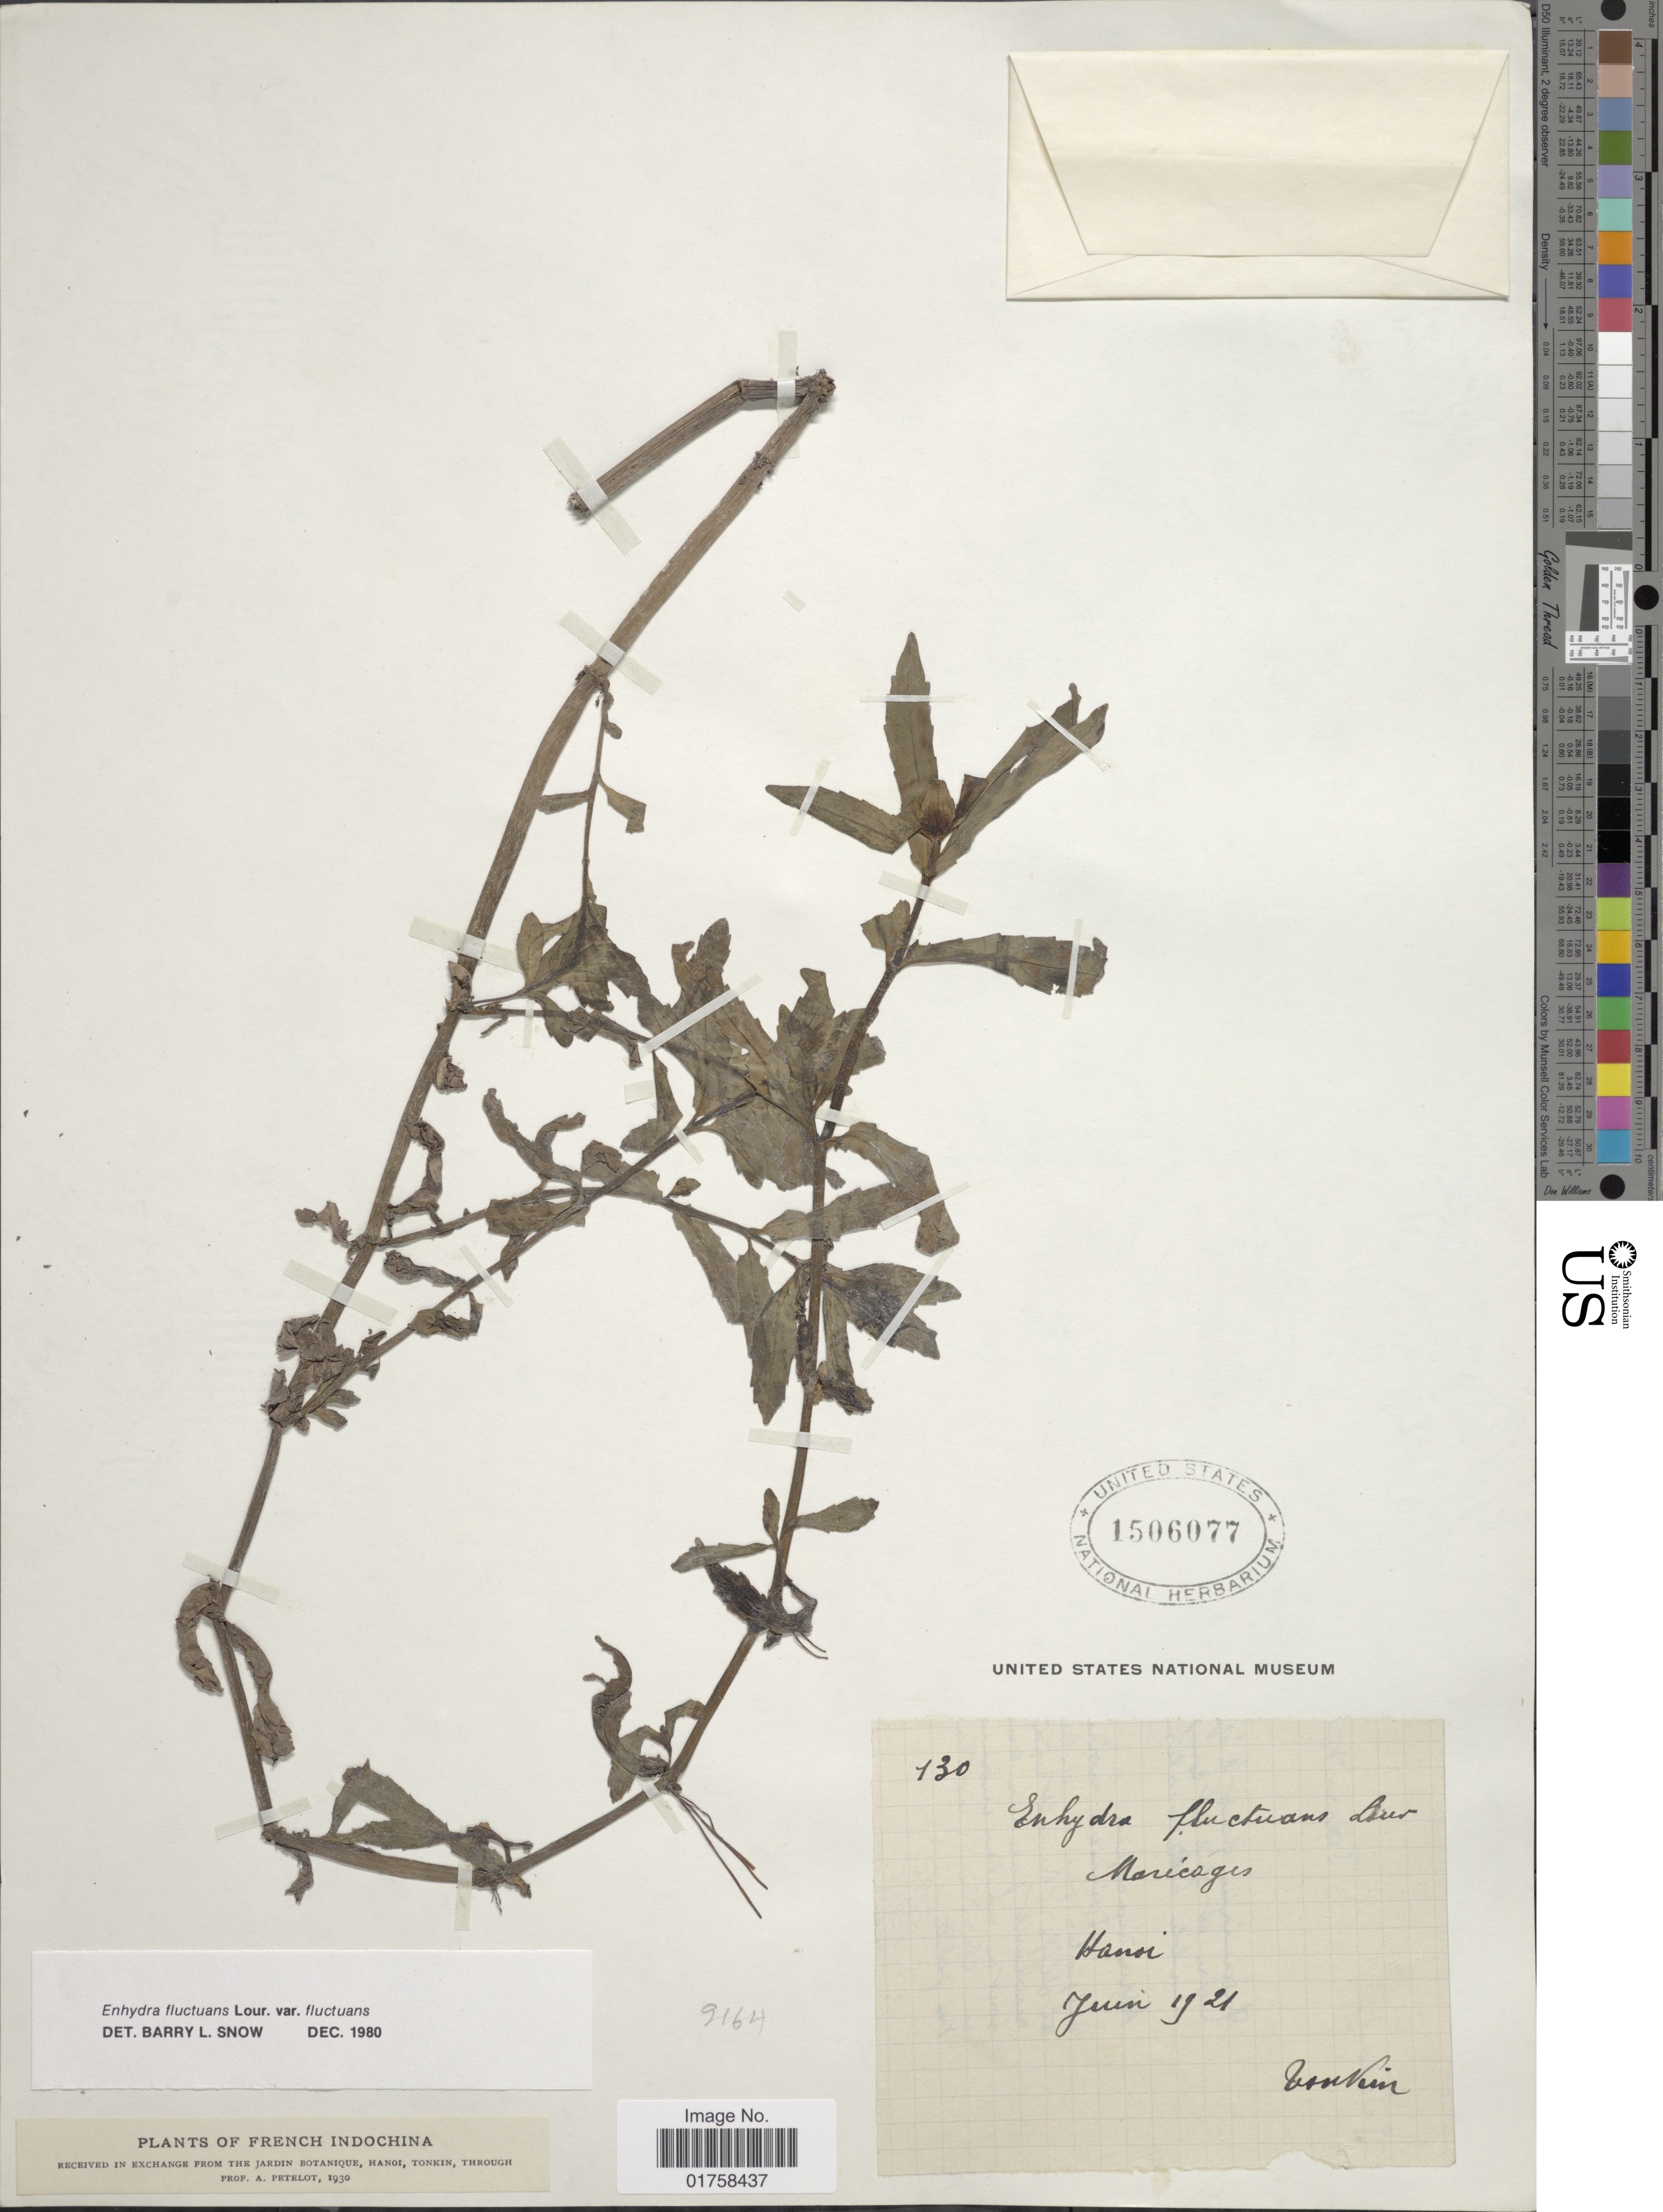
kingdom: Plantae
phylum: Tracheophyta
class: Magnoliopsida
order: Asterales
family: Asteraceae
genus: Enhydra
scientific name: Enhydra fluctuans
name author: Lour.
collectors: A. Petelot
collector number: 130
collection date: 1921-06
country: Vietnam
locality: Hansi. Tonkin. French Indochina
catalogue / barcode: US 1506077